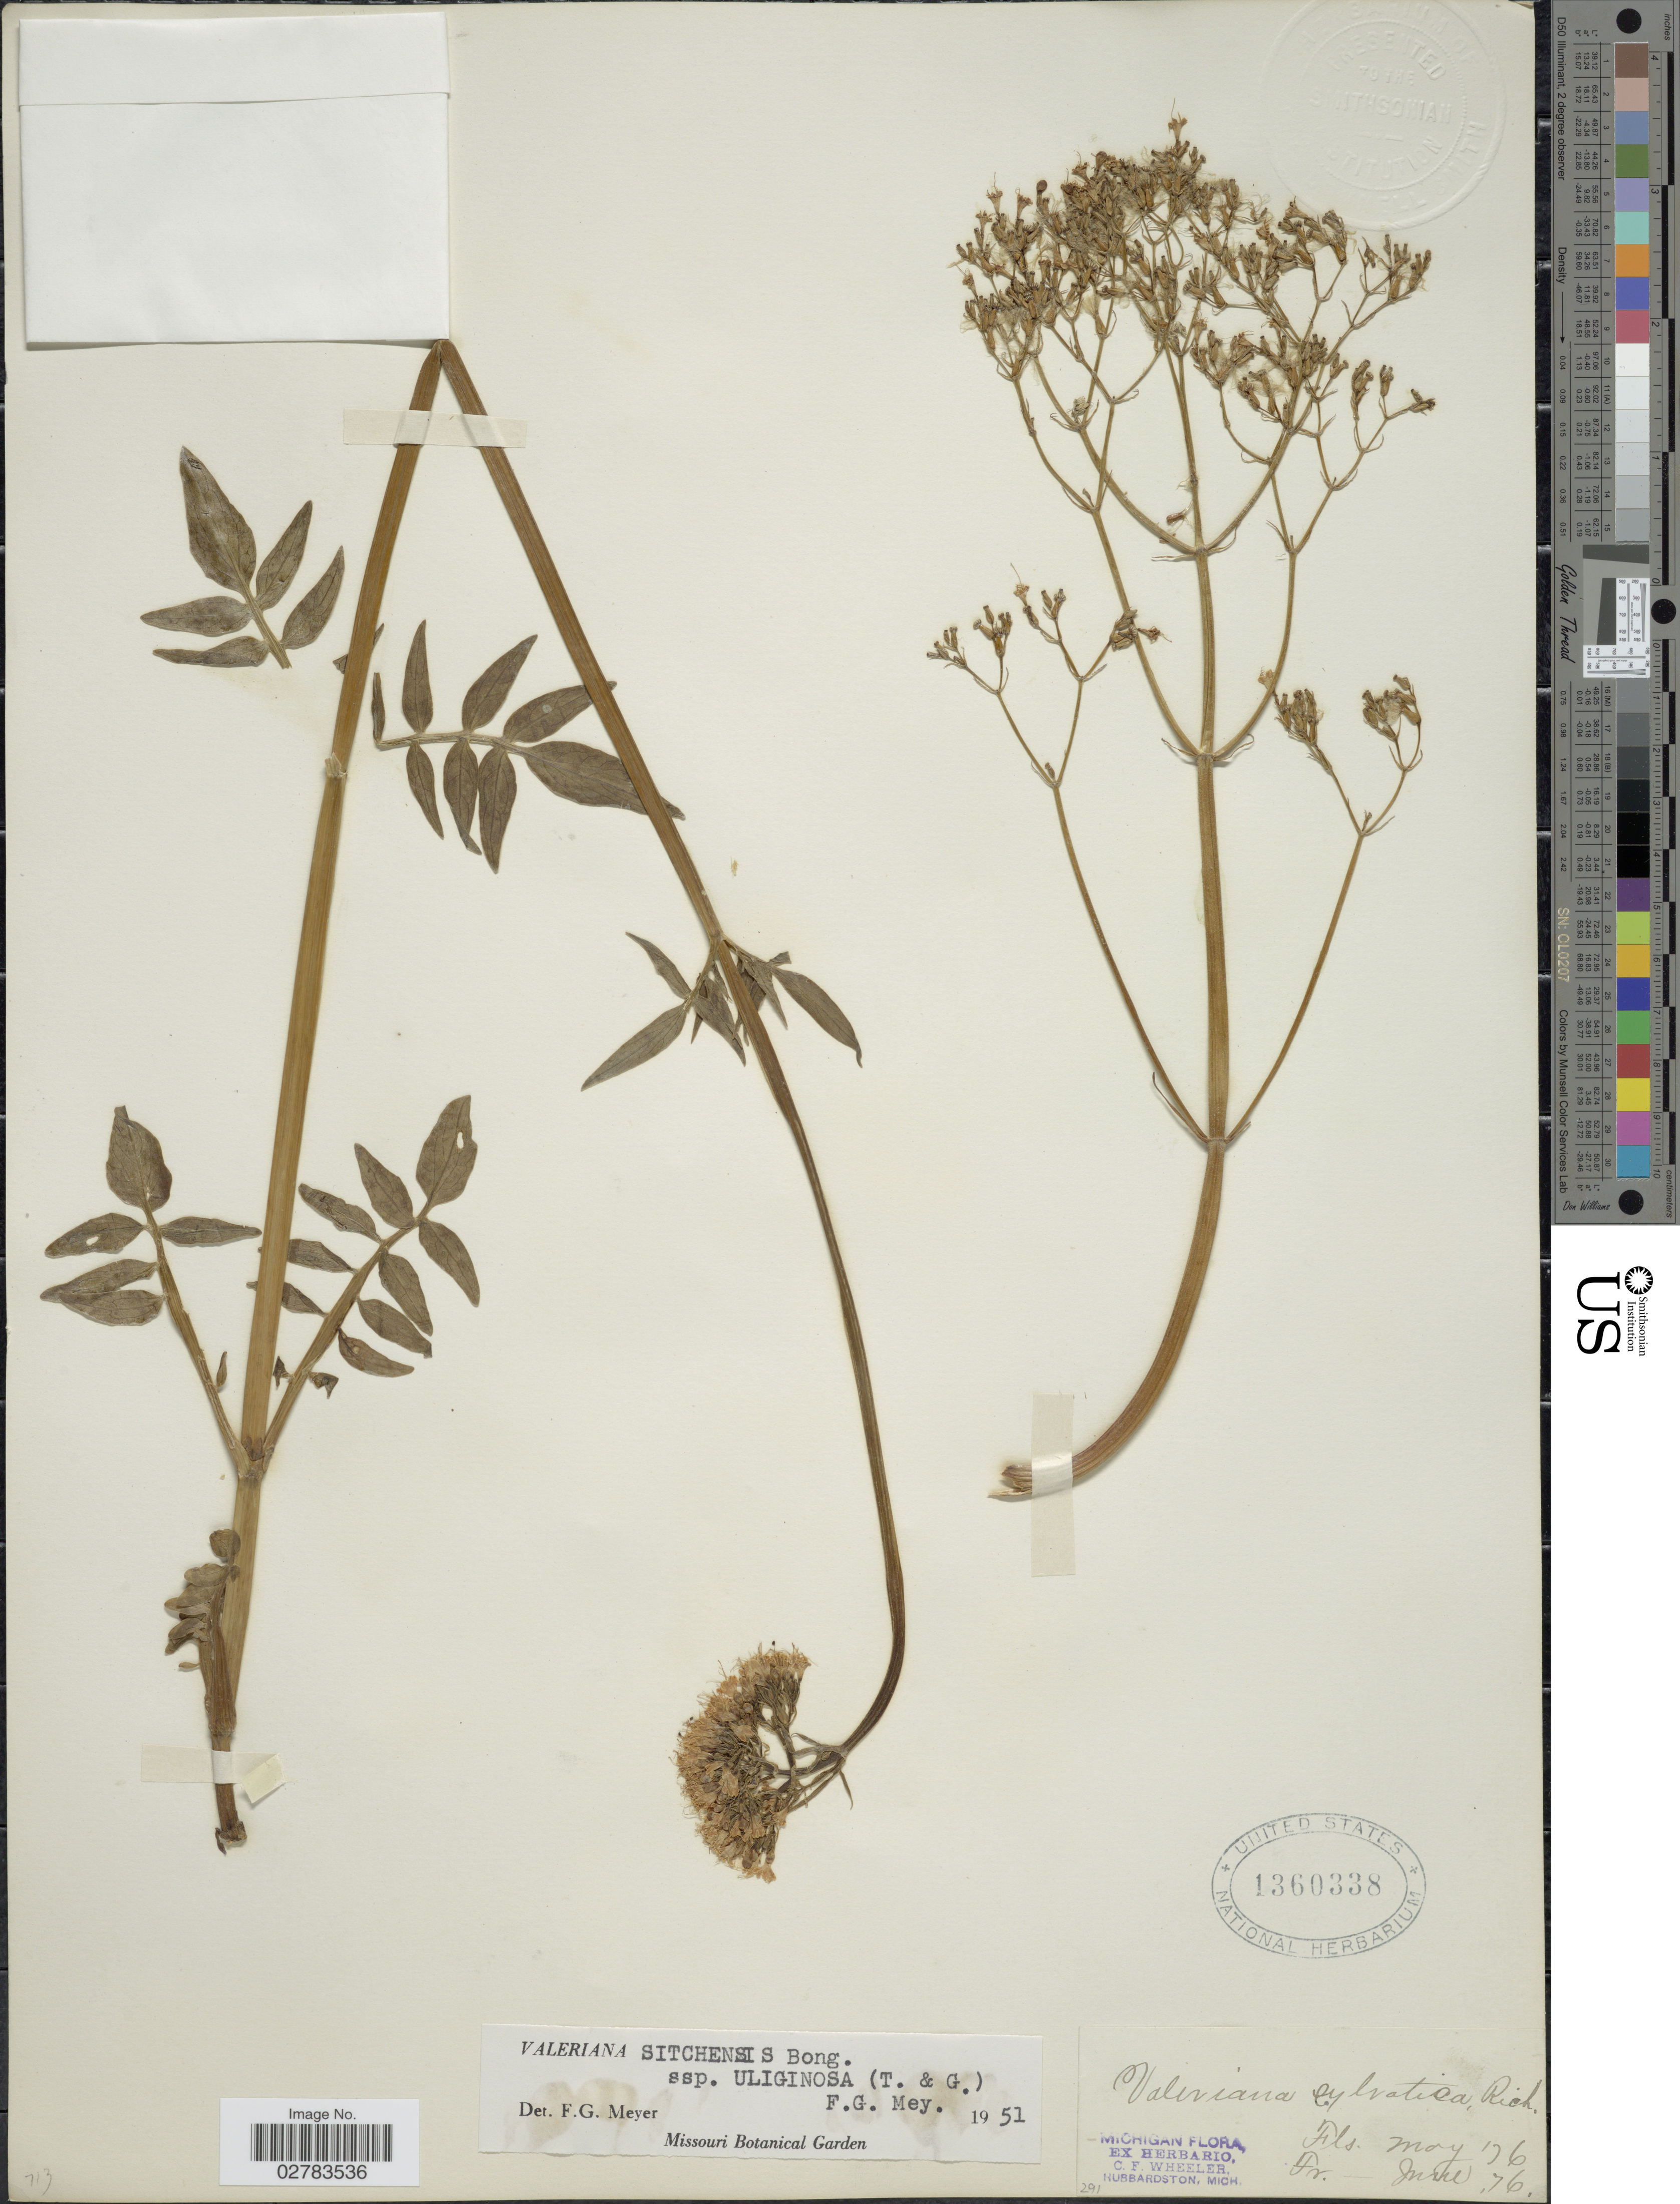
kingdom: Plantae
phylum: Tracheophyta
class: Magnoliopsida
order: Dipsacales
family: Caprifoliaceae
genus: Valeriana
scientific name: Valeriana sitchensis subsp. uliginosa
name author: (Torr. & A. Gray) F.G. Mey.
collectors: Ex Herb. C. F. Wheeler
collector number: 291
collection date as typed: Transcribed d/m/y: /5/76 to /6/76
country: United States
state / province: Michigan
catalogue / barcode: US 1360338